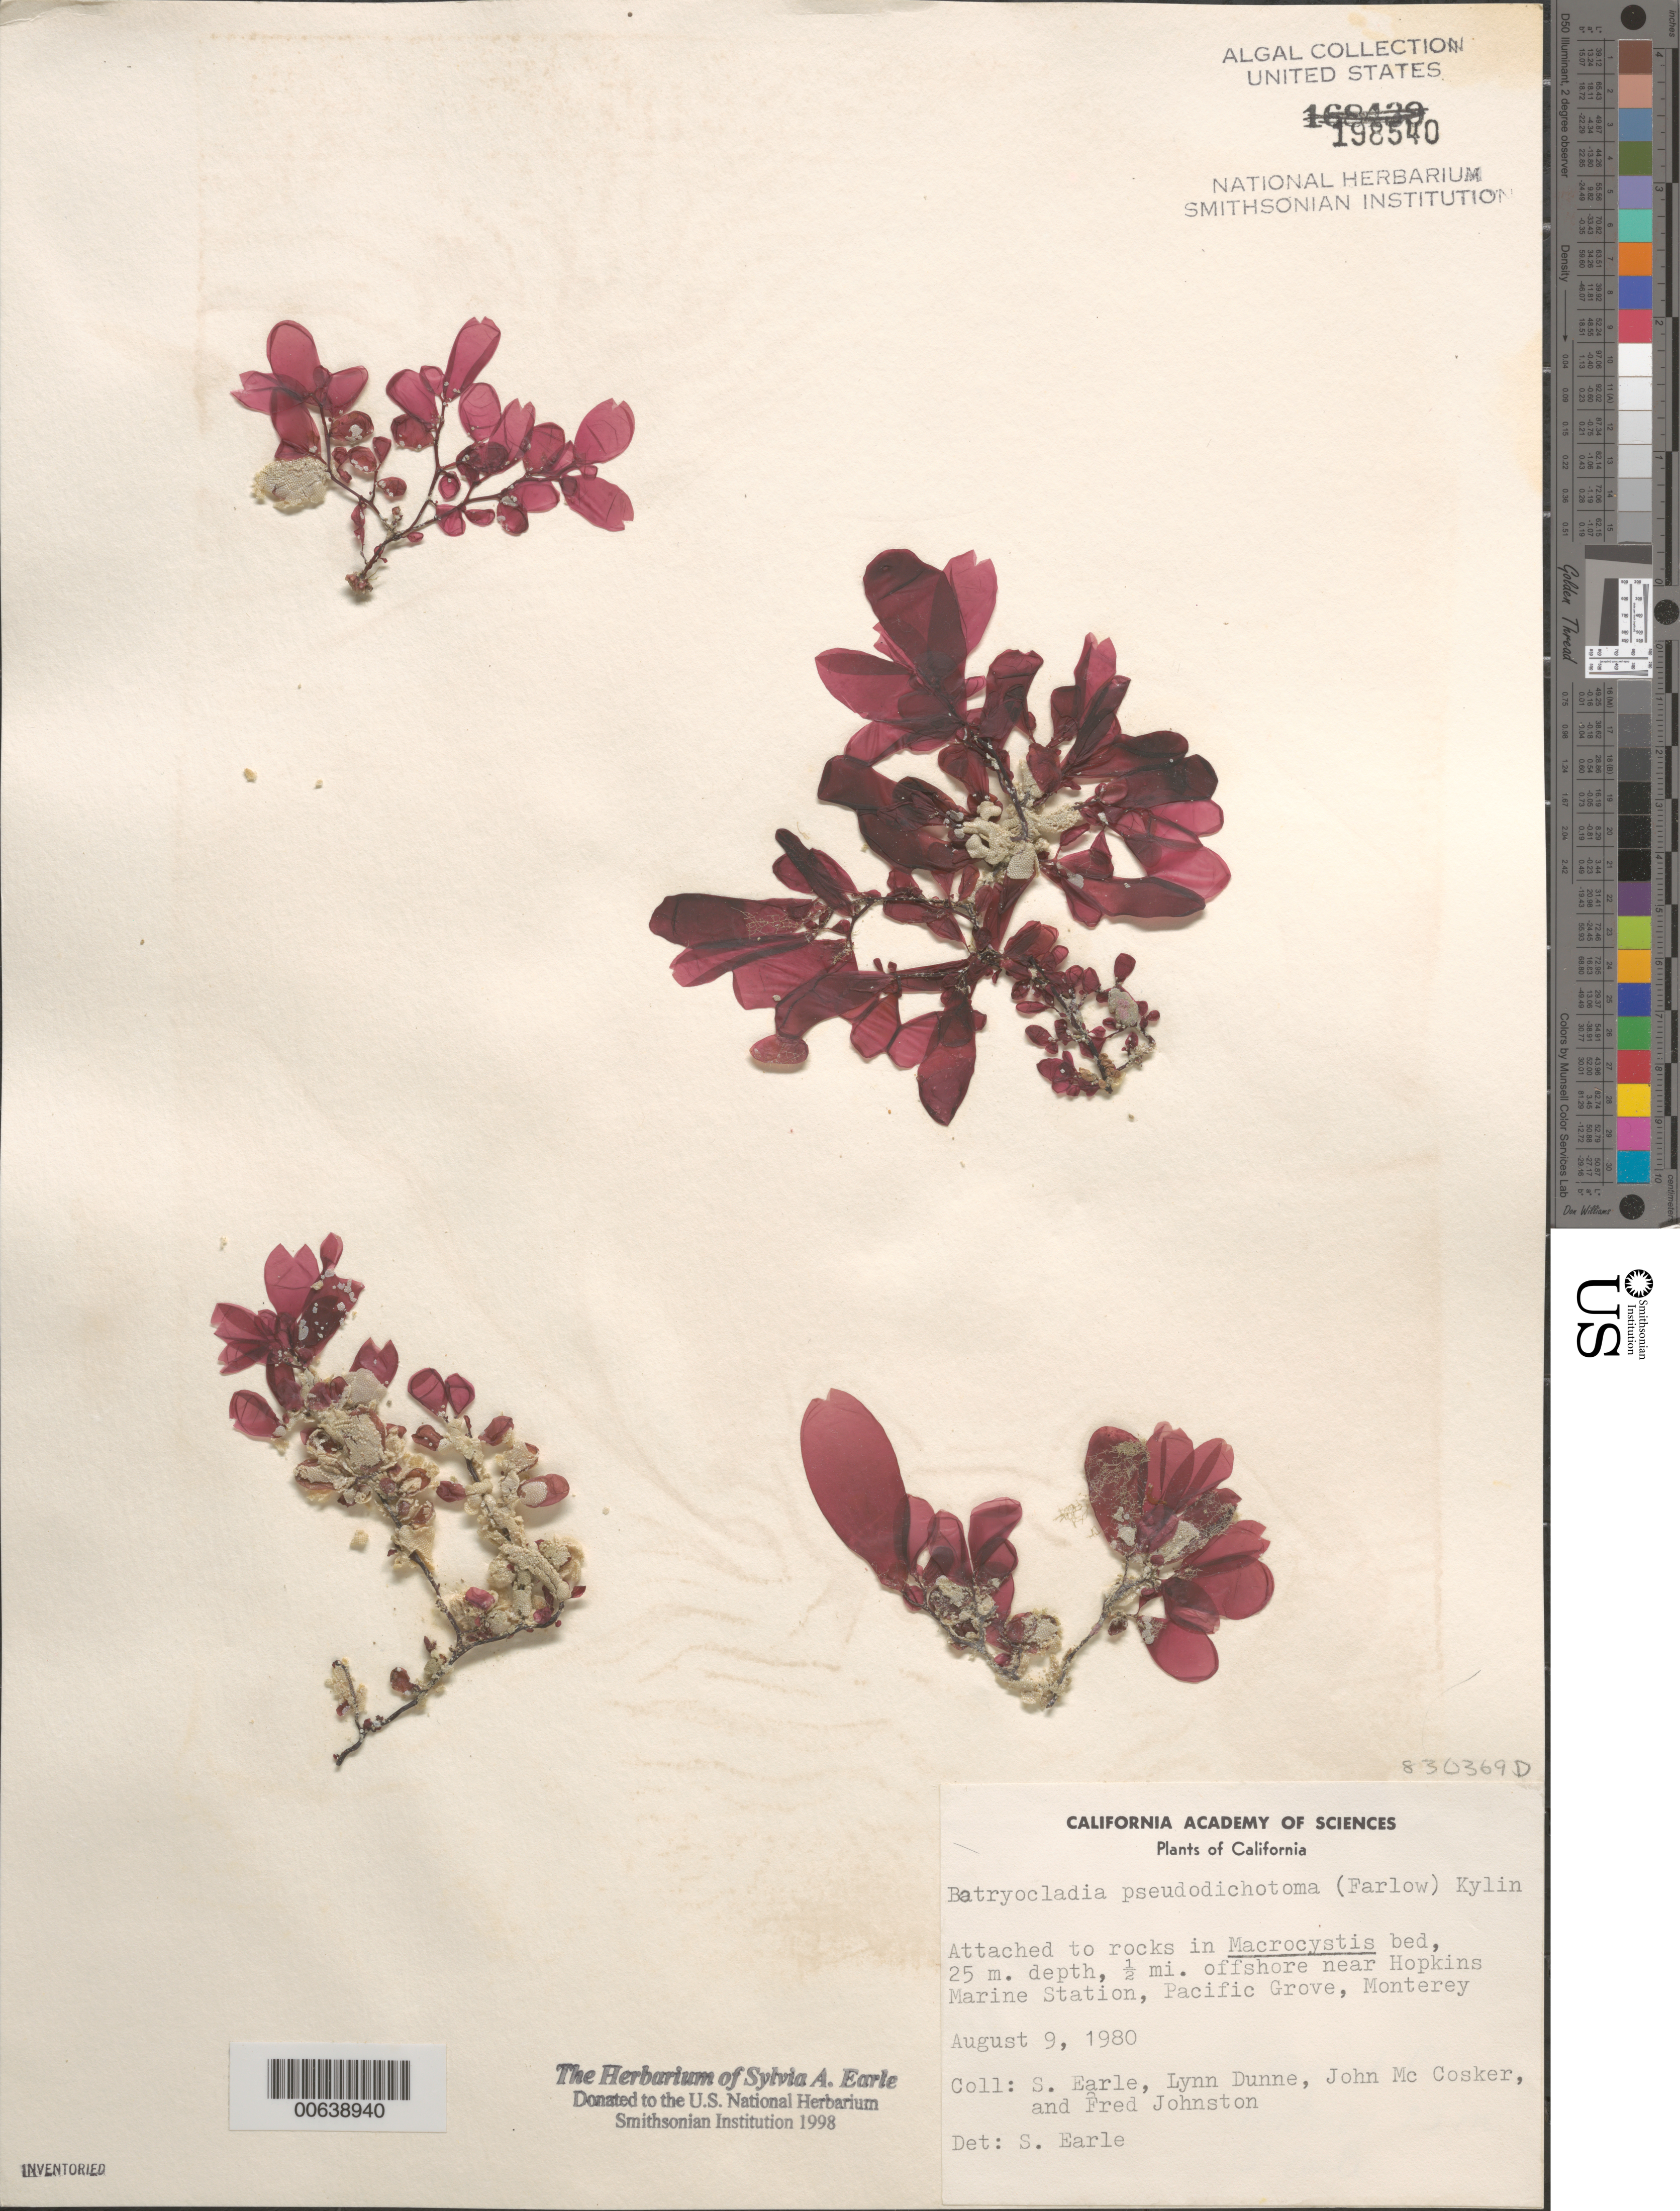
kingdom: Plantae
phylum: Rhodophyta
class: Florideophyceae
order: Rhodymeniales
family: Rhodymeniaceae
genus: Botryocladia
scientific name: Botryocladia pseudodichotoma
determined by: Earle, S. A.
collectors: S. A. Earle, L. Dunne, J. McCosker & F. Johnston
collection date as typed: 09 Aug 1980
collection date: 1980-08-09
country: United States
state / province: California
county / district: Monterey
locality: Pacific Grove, near Hopkins Marine Station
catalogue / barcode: US 198540